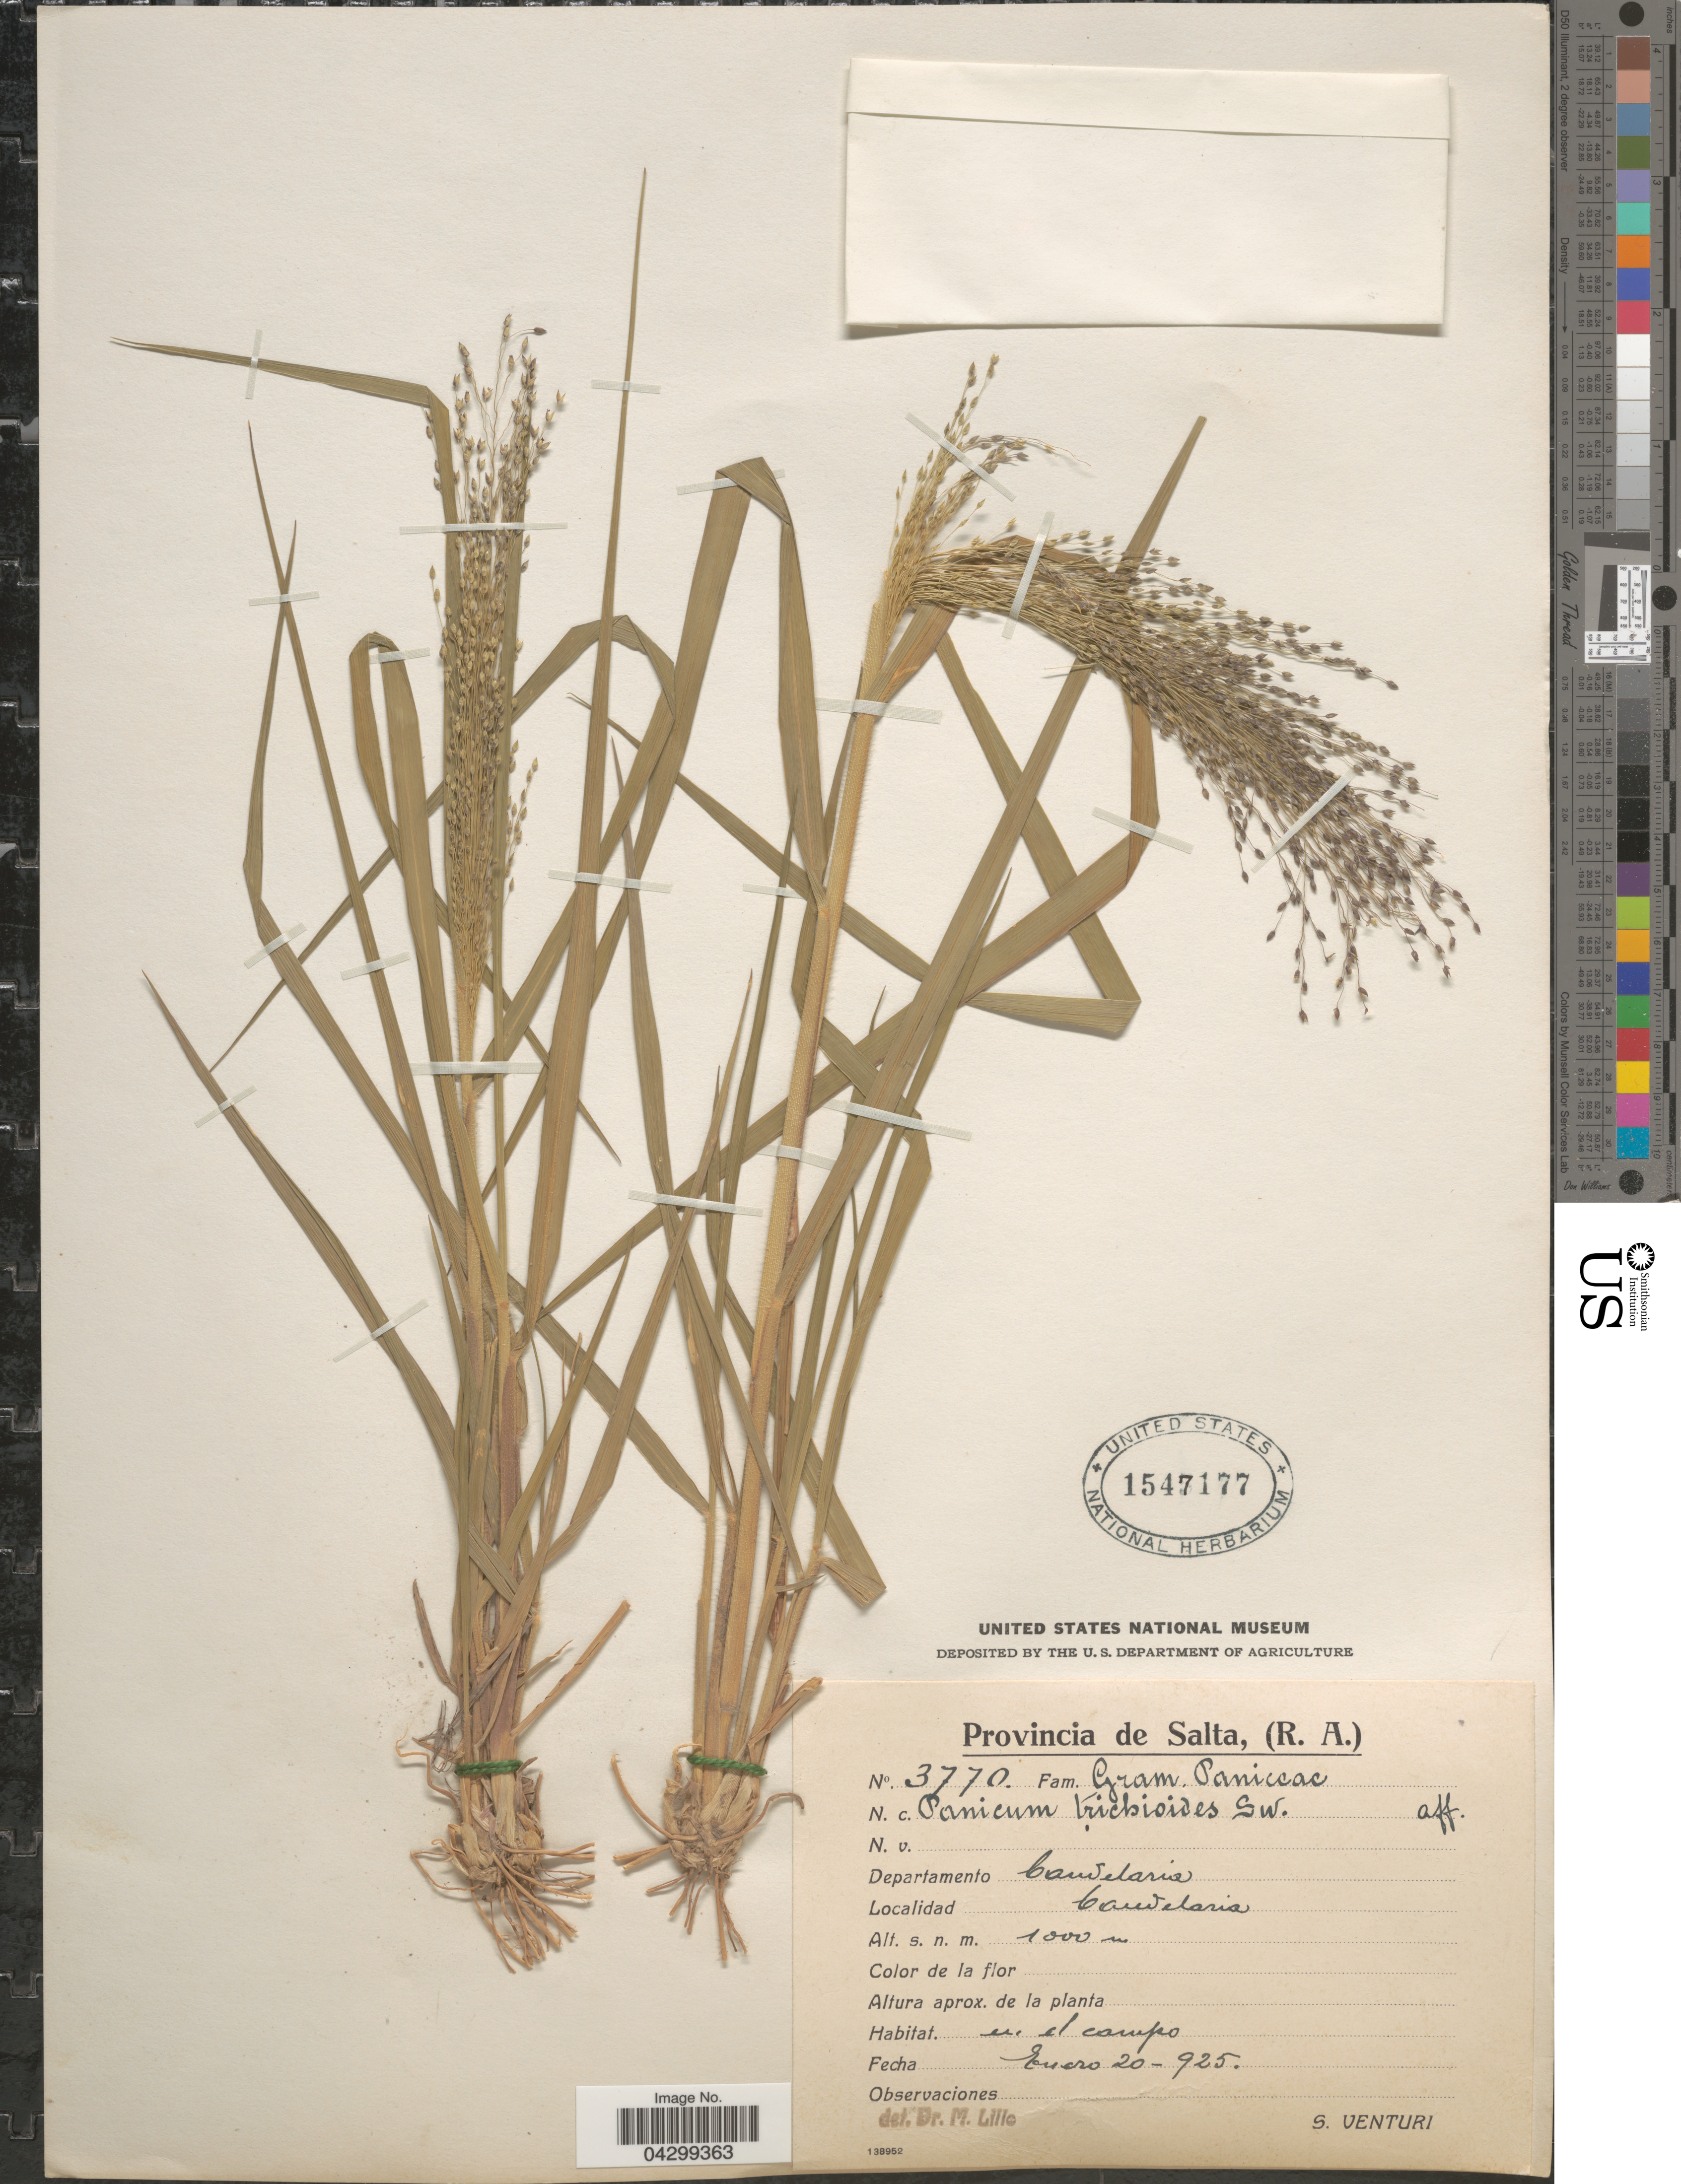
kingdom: Plantae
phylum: Tracheophyta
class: Liliopsida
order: Poales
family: Poaceae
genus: Panicum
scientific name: Panicum bergii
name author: Arechav.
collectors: S. Venturi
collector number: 3770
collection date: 1925-01-20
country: Argentina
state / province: Salta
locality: (R.A.) Departamento Candelaria. Candelaria. En el campo.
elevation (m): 1000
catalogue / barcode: US 1547177